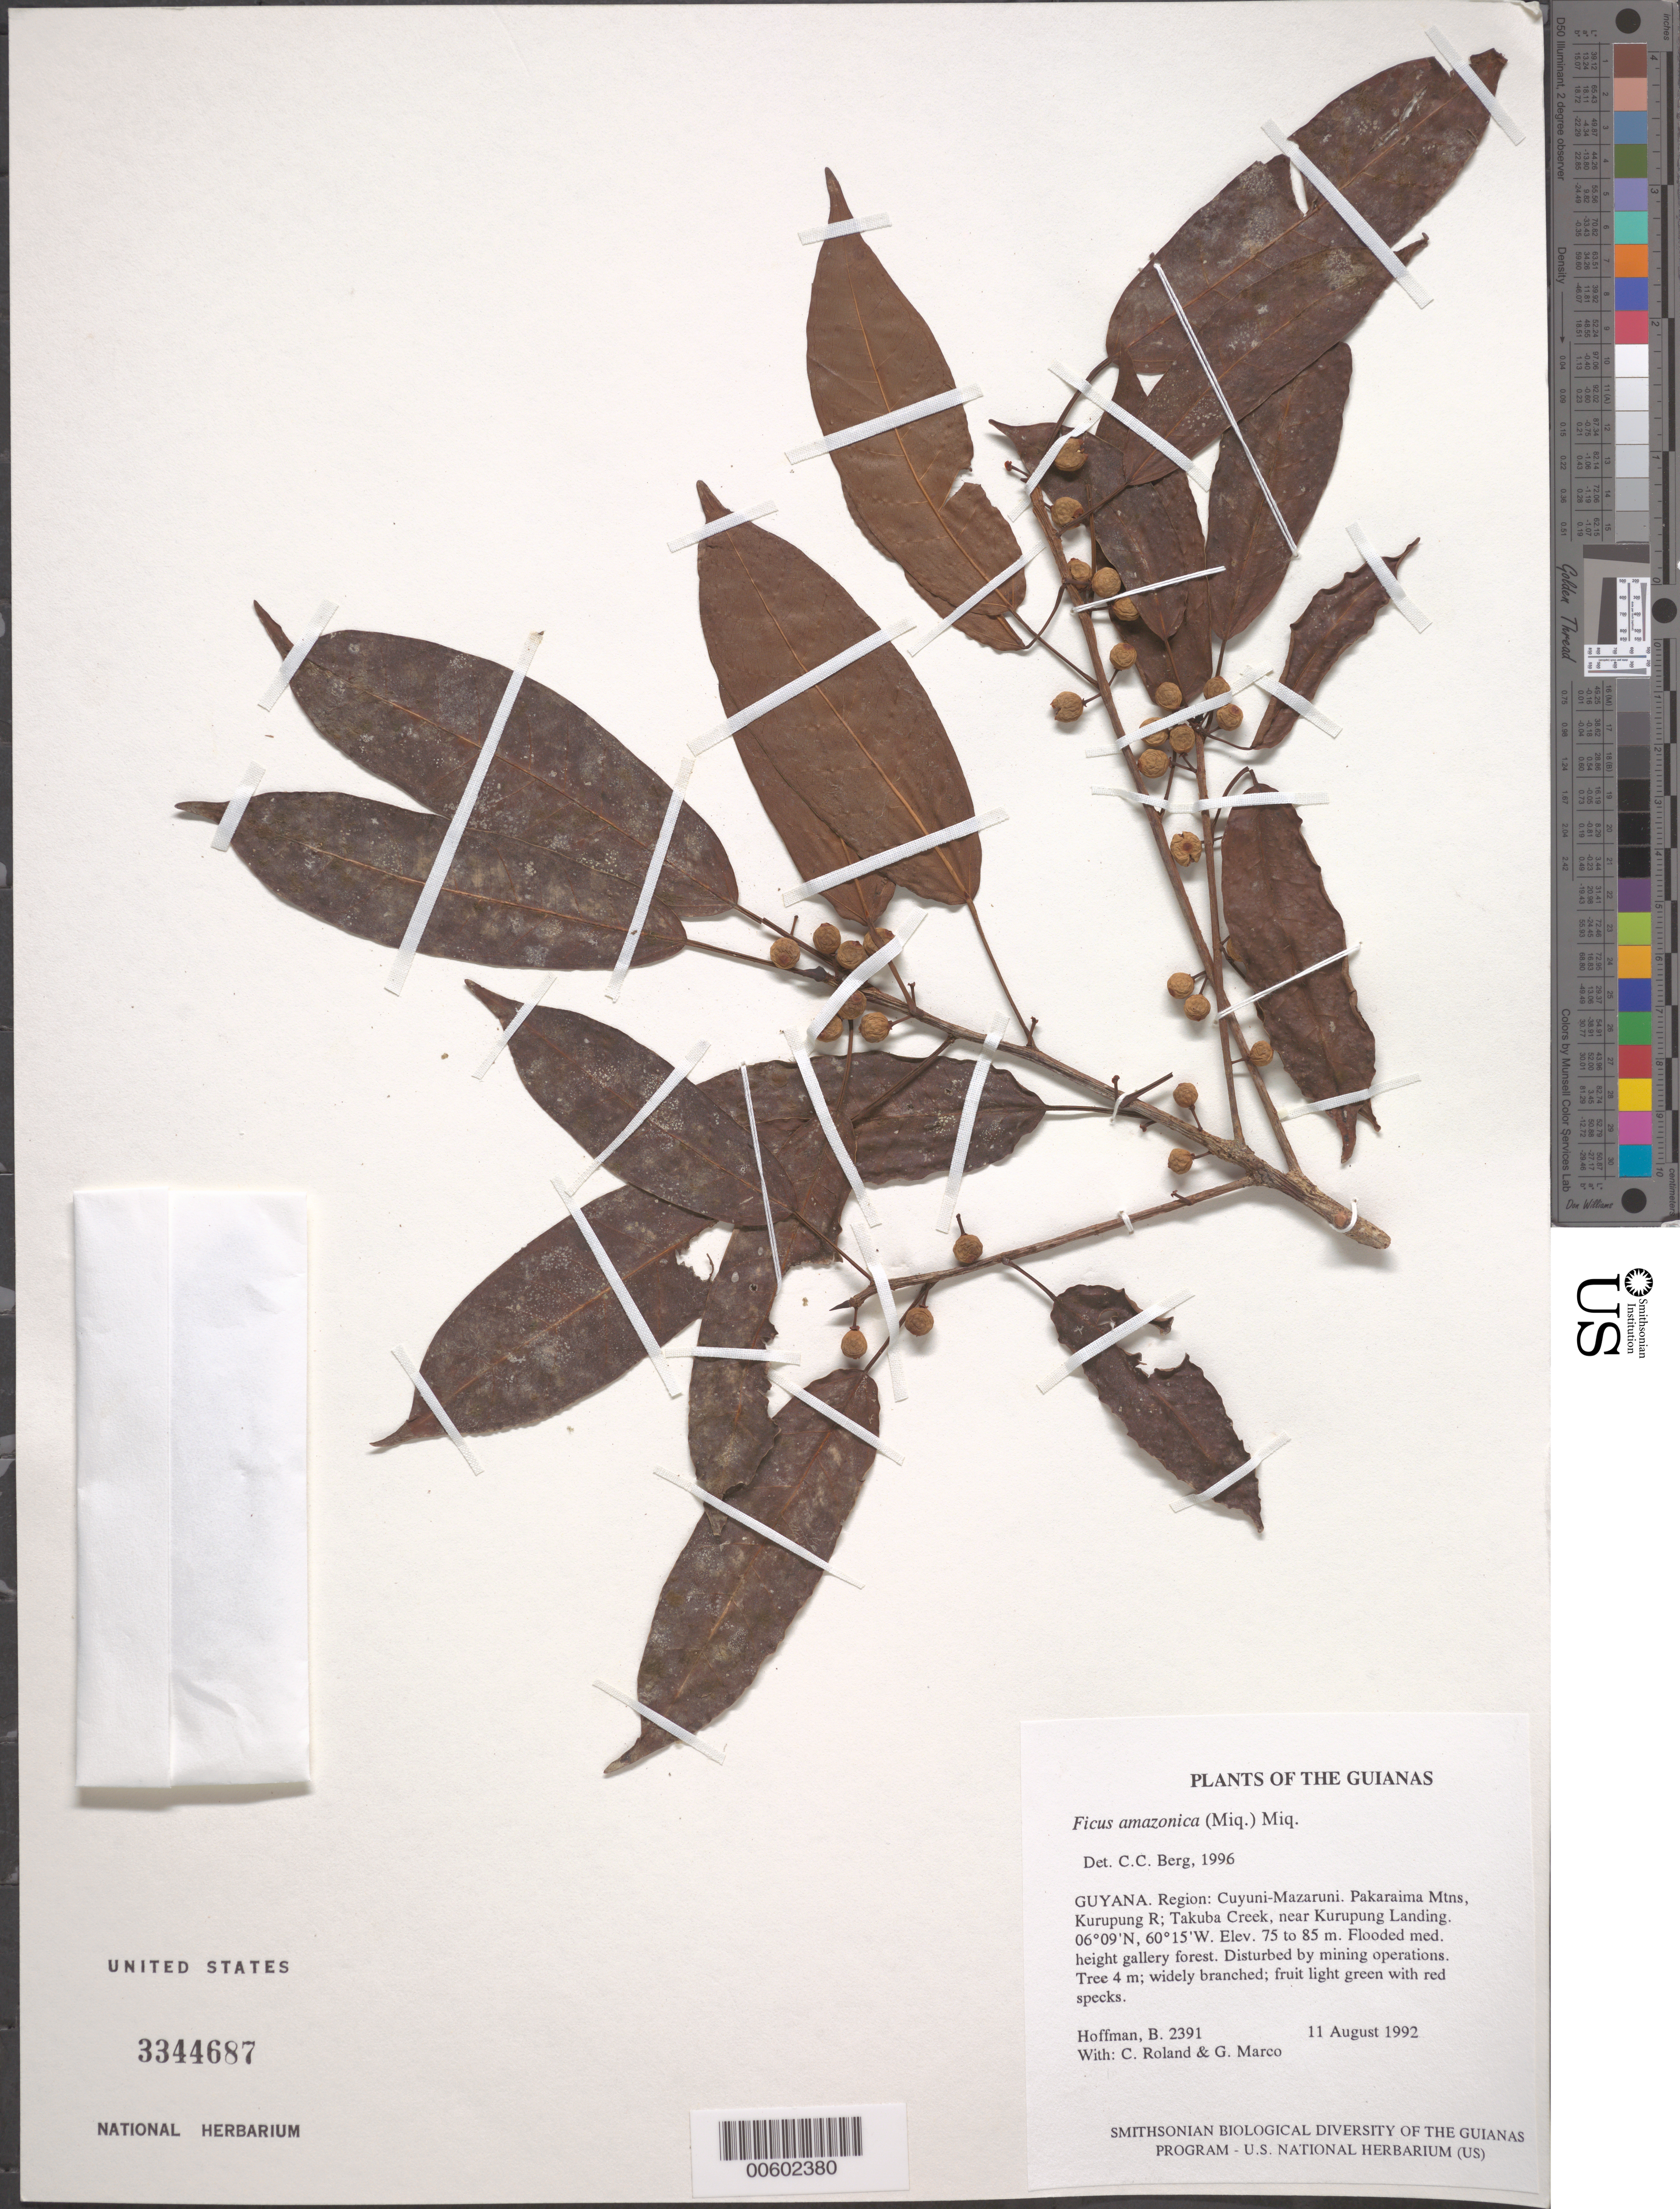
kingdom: Plantae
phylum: Tracheophyta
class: Magnoliopsida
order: Rosales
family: Moraceae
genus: Ficus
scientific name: Ficus amazonica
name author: (Miq.) Miq.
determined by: Berg, C. C.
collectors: B. Hoffman, C. Roland & G. Marco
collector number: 2391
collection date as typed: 11 August 1992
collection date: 1992-08-11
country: Guyana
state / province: Cuyuni-Mazaruni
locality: Pakaraima Mountains, Kurupung River; Takuba Creek, near Kurupung Landing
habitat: Flooded med. height gallery forest. Disturbed by mining operations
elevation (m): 75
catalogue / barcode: US 3344687